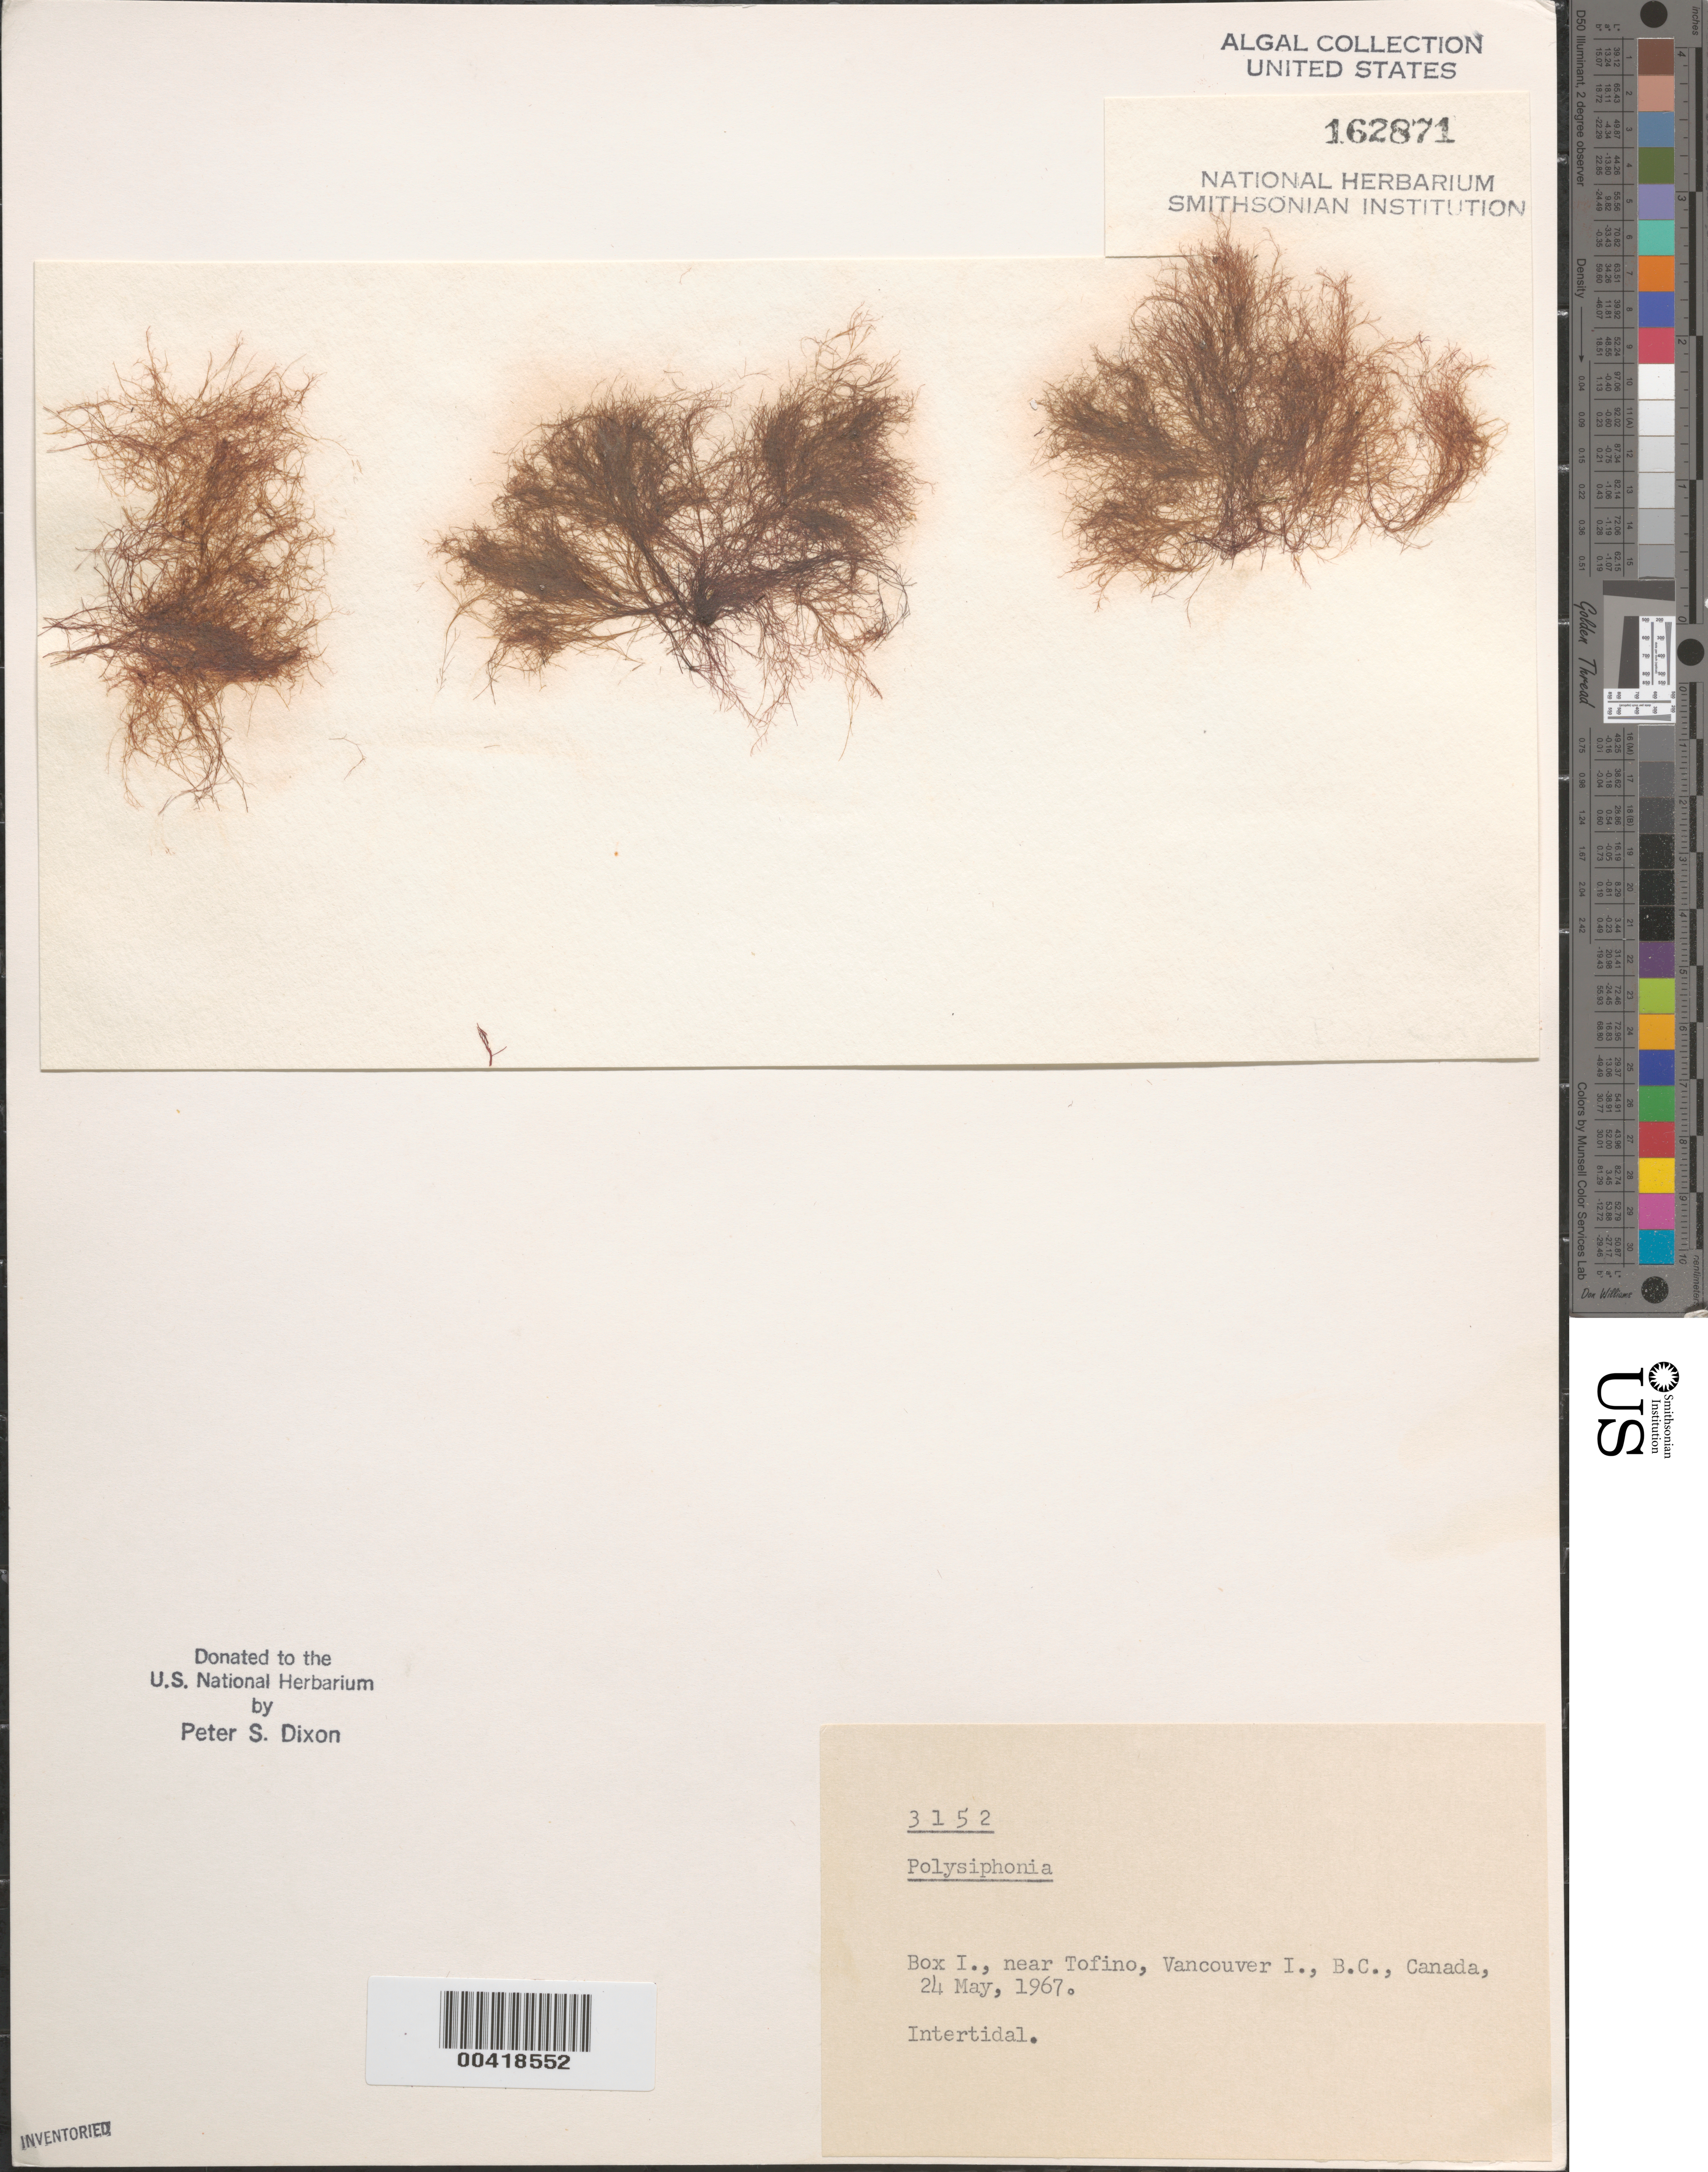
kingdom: Plantae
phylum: Rhodophyta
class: Florideophyceae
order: Ceramiales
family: Rhodomelaceae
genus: Polysiphonia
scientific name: Polysiphonia sp.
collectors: P. S. Dixon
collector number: PSD 3152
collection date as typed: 24 May 1967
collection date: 1967-05-24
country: Canada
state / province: British Columbia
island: Box Island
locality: Near Tofino, Vancouver Island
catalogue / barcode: US 162871